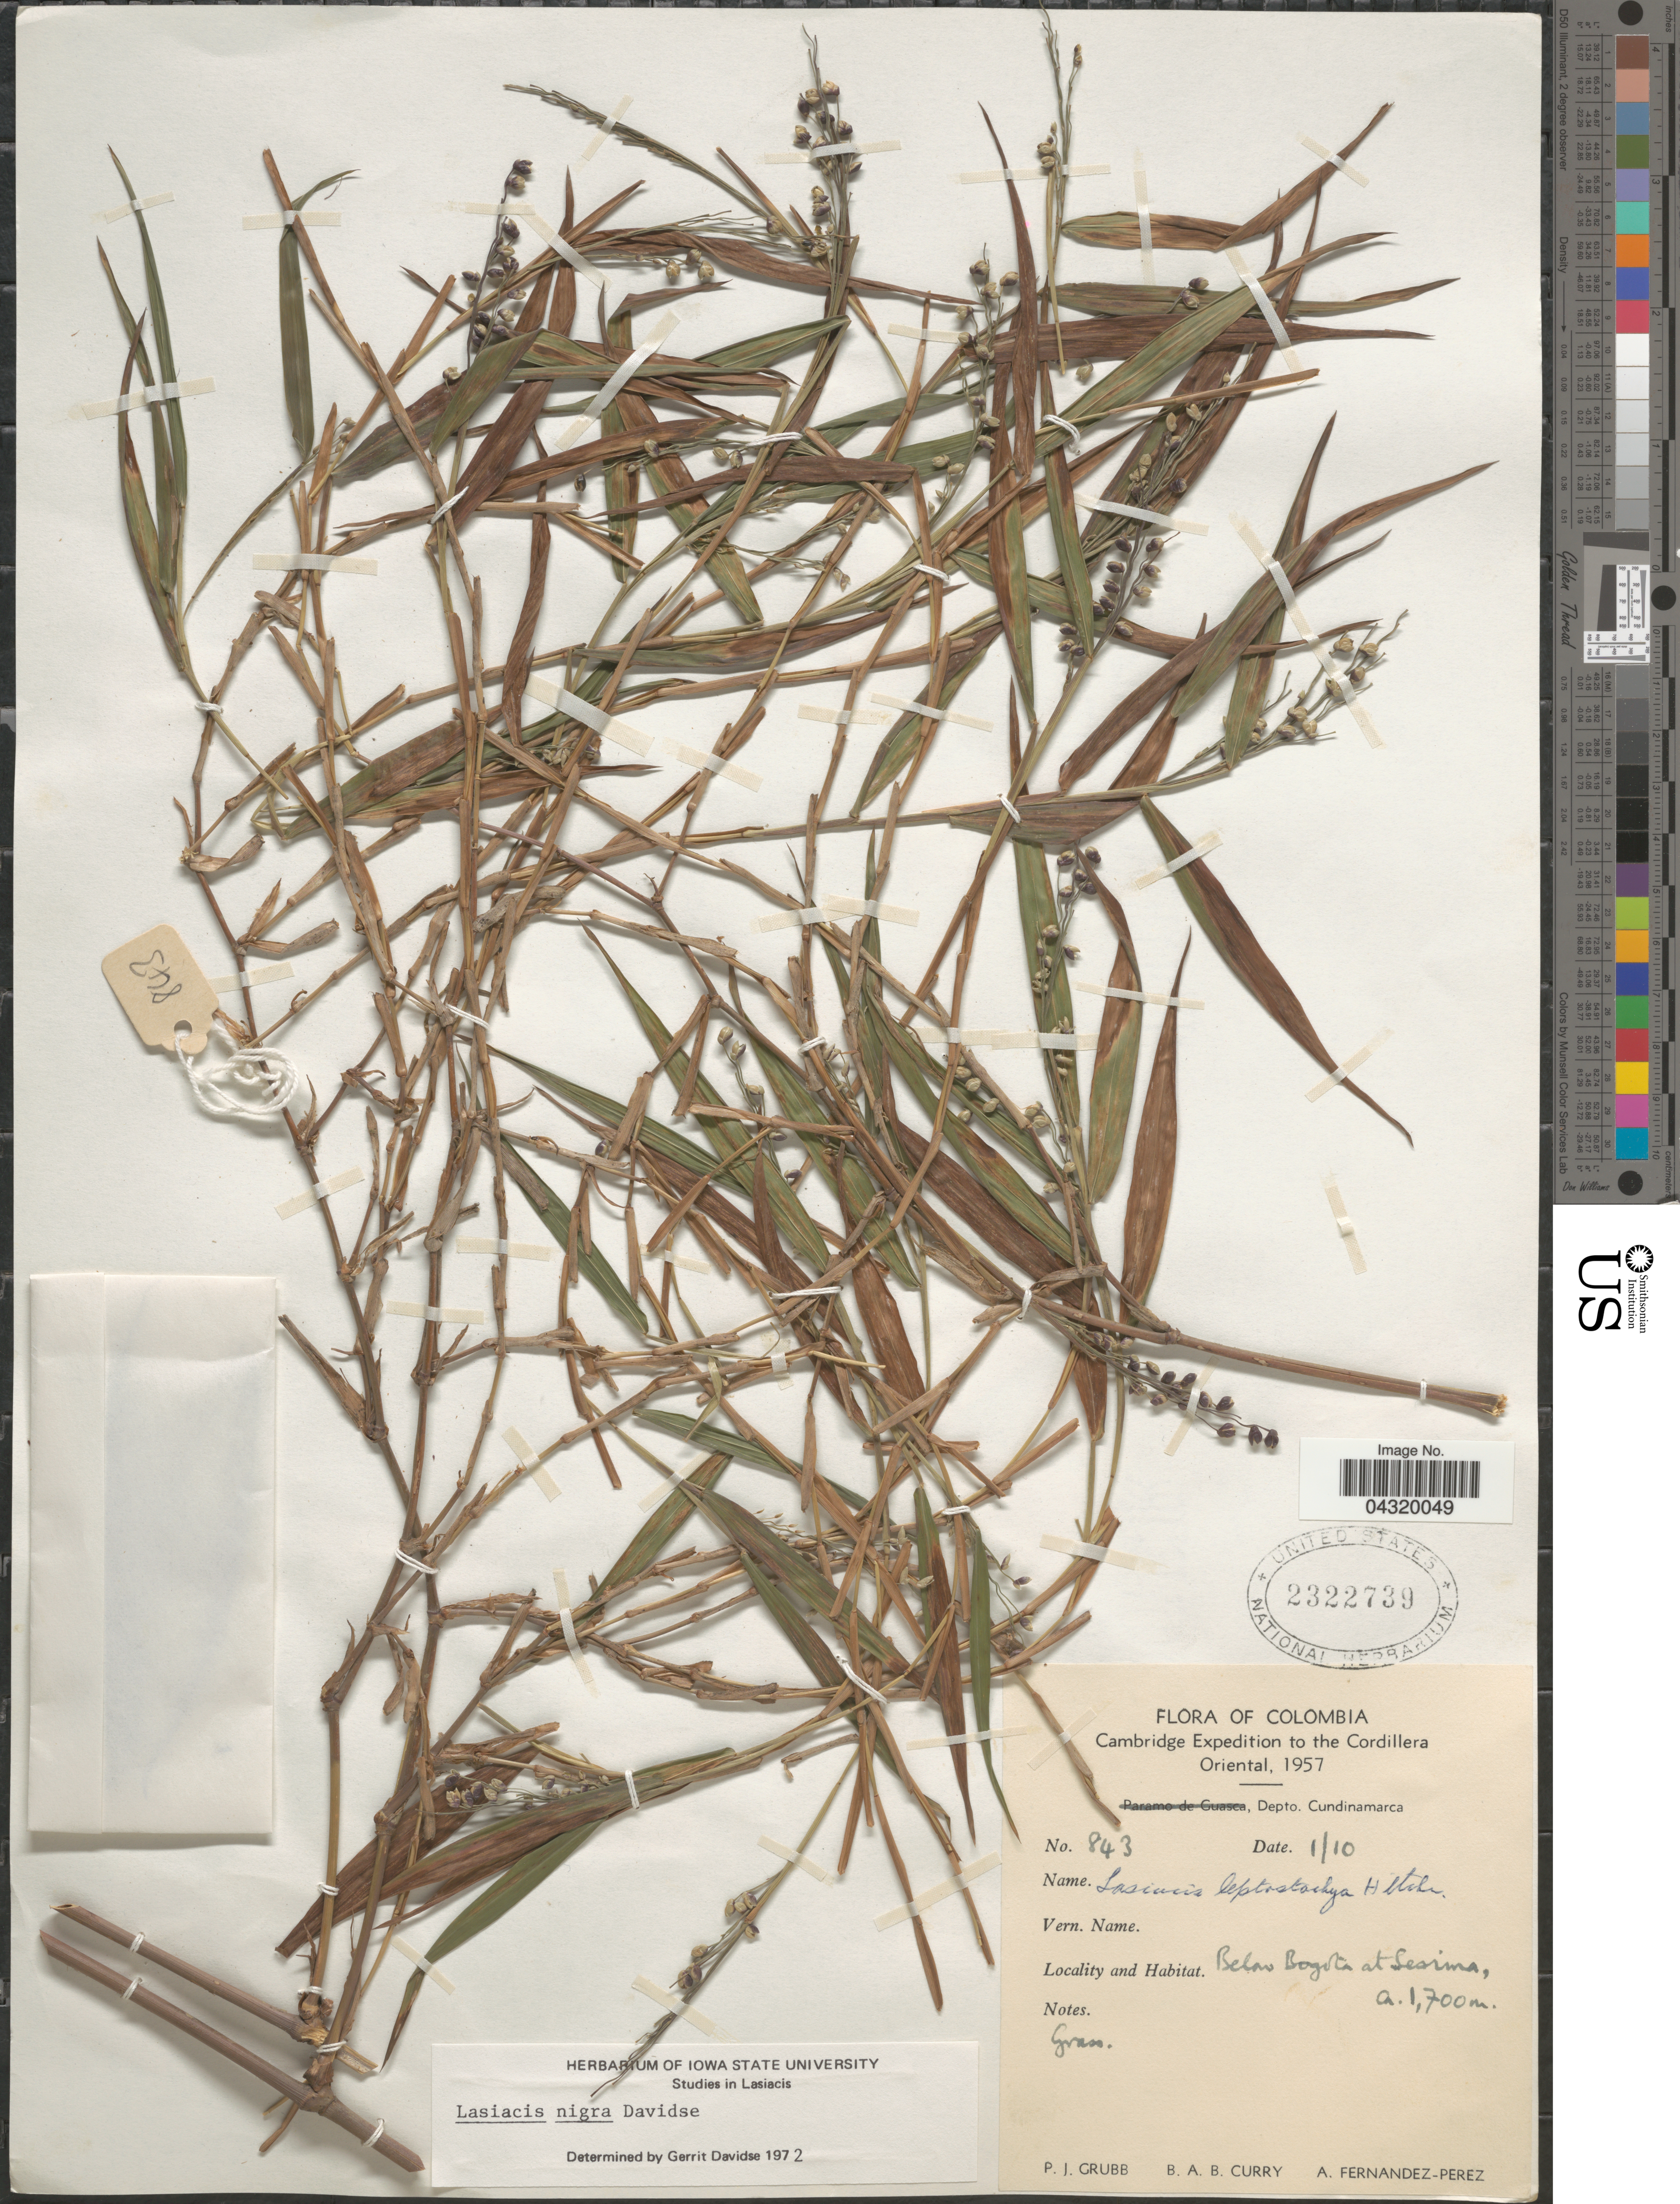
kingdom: Plantae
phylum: Tracheophyta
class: Liliopsida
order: Poales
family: Poaceae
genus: Lasiacis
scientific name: Lasiacis nigra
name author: Davidse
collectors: P. J. Grubb, B. A. B. Curry & A. Fernández-Pérez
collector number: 843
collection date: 1957-10-01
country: Colombia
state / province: Cundinamarca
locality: Cambridge Expedition to the Cordillera Oriental, 1957. Depto. Cundinamarca. Below Bogota at Seaima [interpreted].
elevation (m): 1700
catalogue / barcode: US 2322739